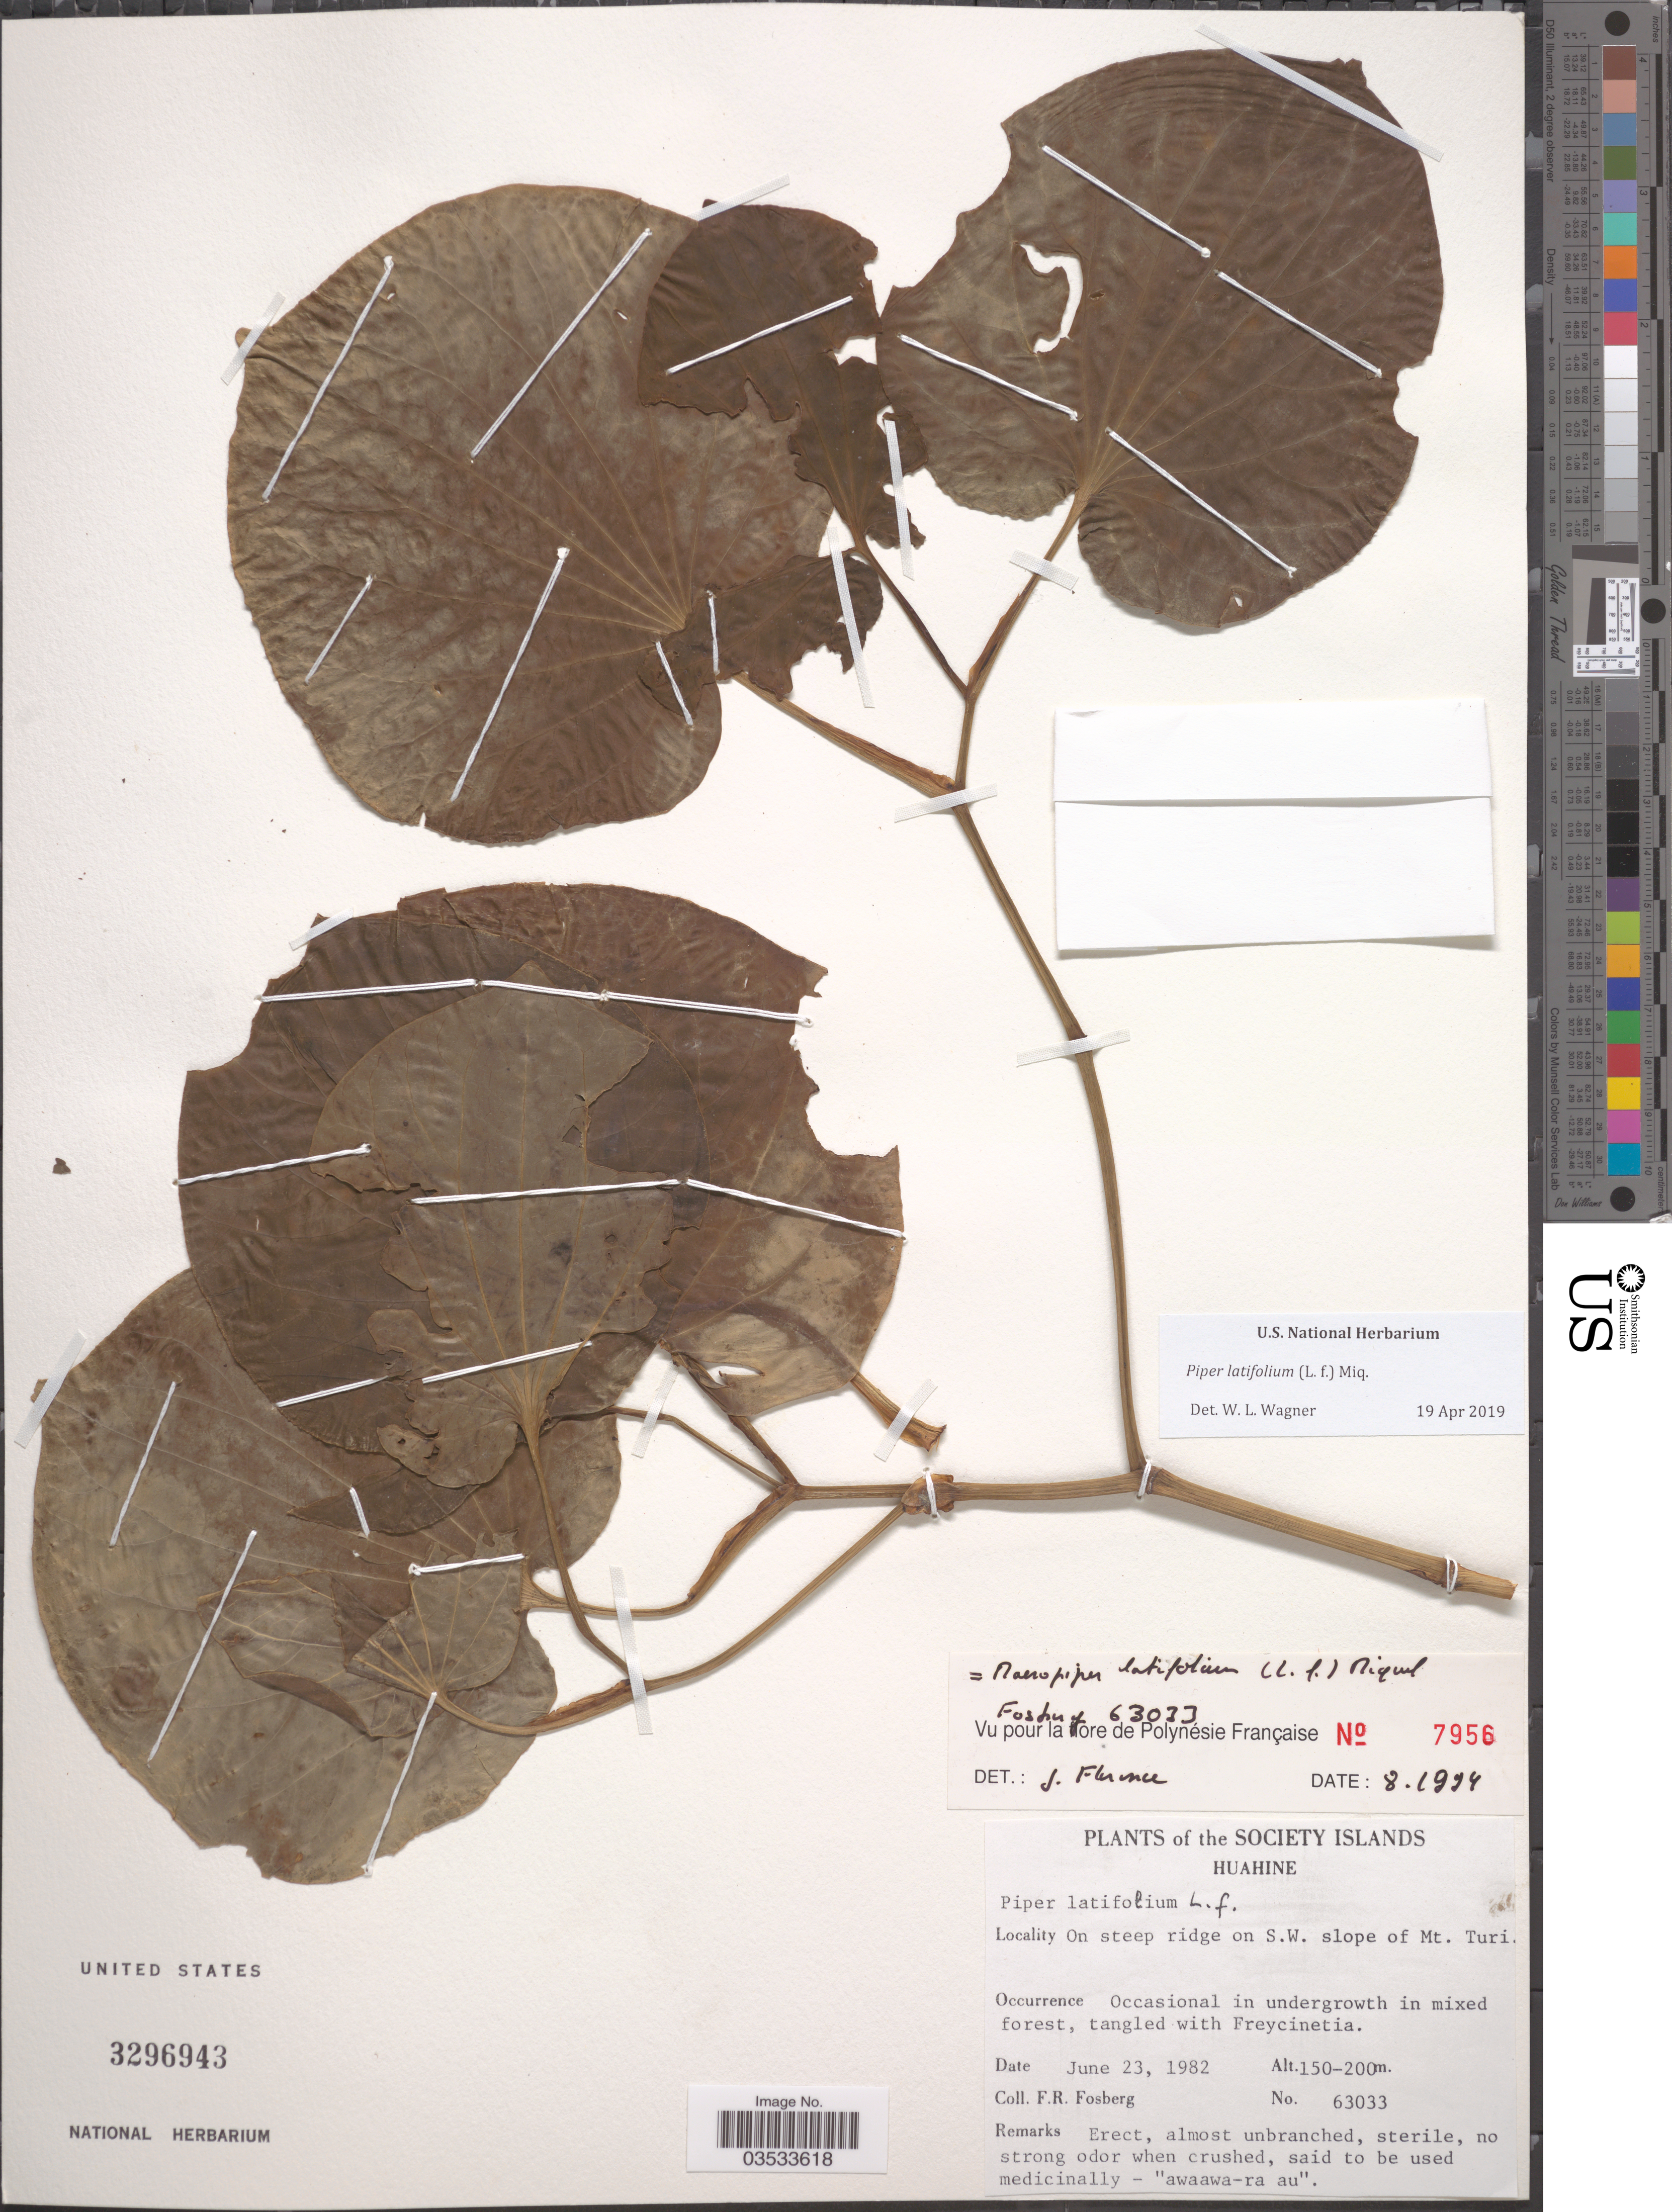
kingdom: Plantae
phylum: Tracheophyta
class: Magnoliopsida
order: Piperales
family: Piperaceae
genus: Piper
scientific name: Piper latifolium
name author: L. f.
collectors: F. R. Fosberg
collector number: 63033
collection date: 1982-06-23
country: French Polynesia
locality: The Society Islands. Huahine. On steep ridge on S.W. slope of Mt. Turi.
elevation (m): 150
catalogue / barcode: US 3296943